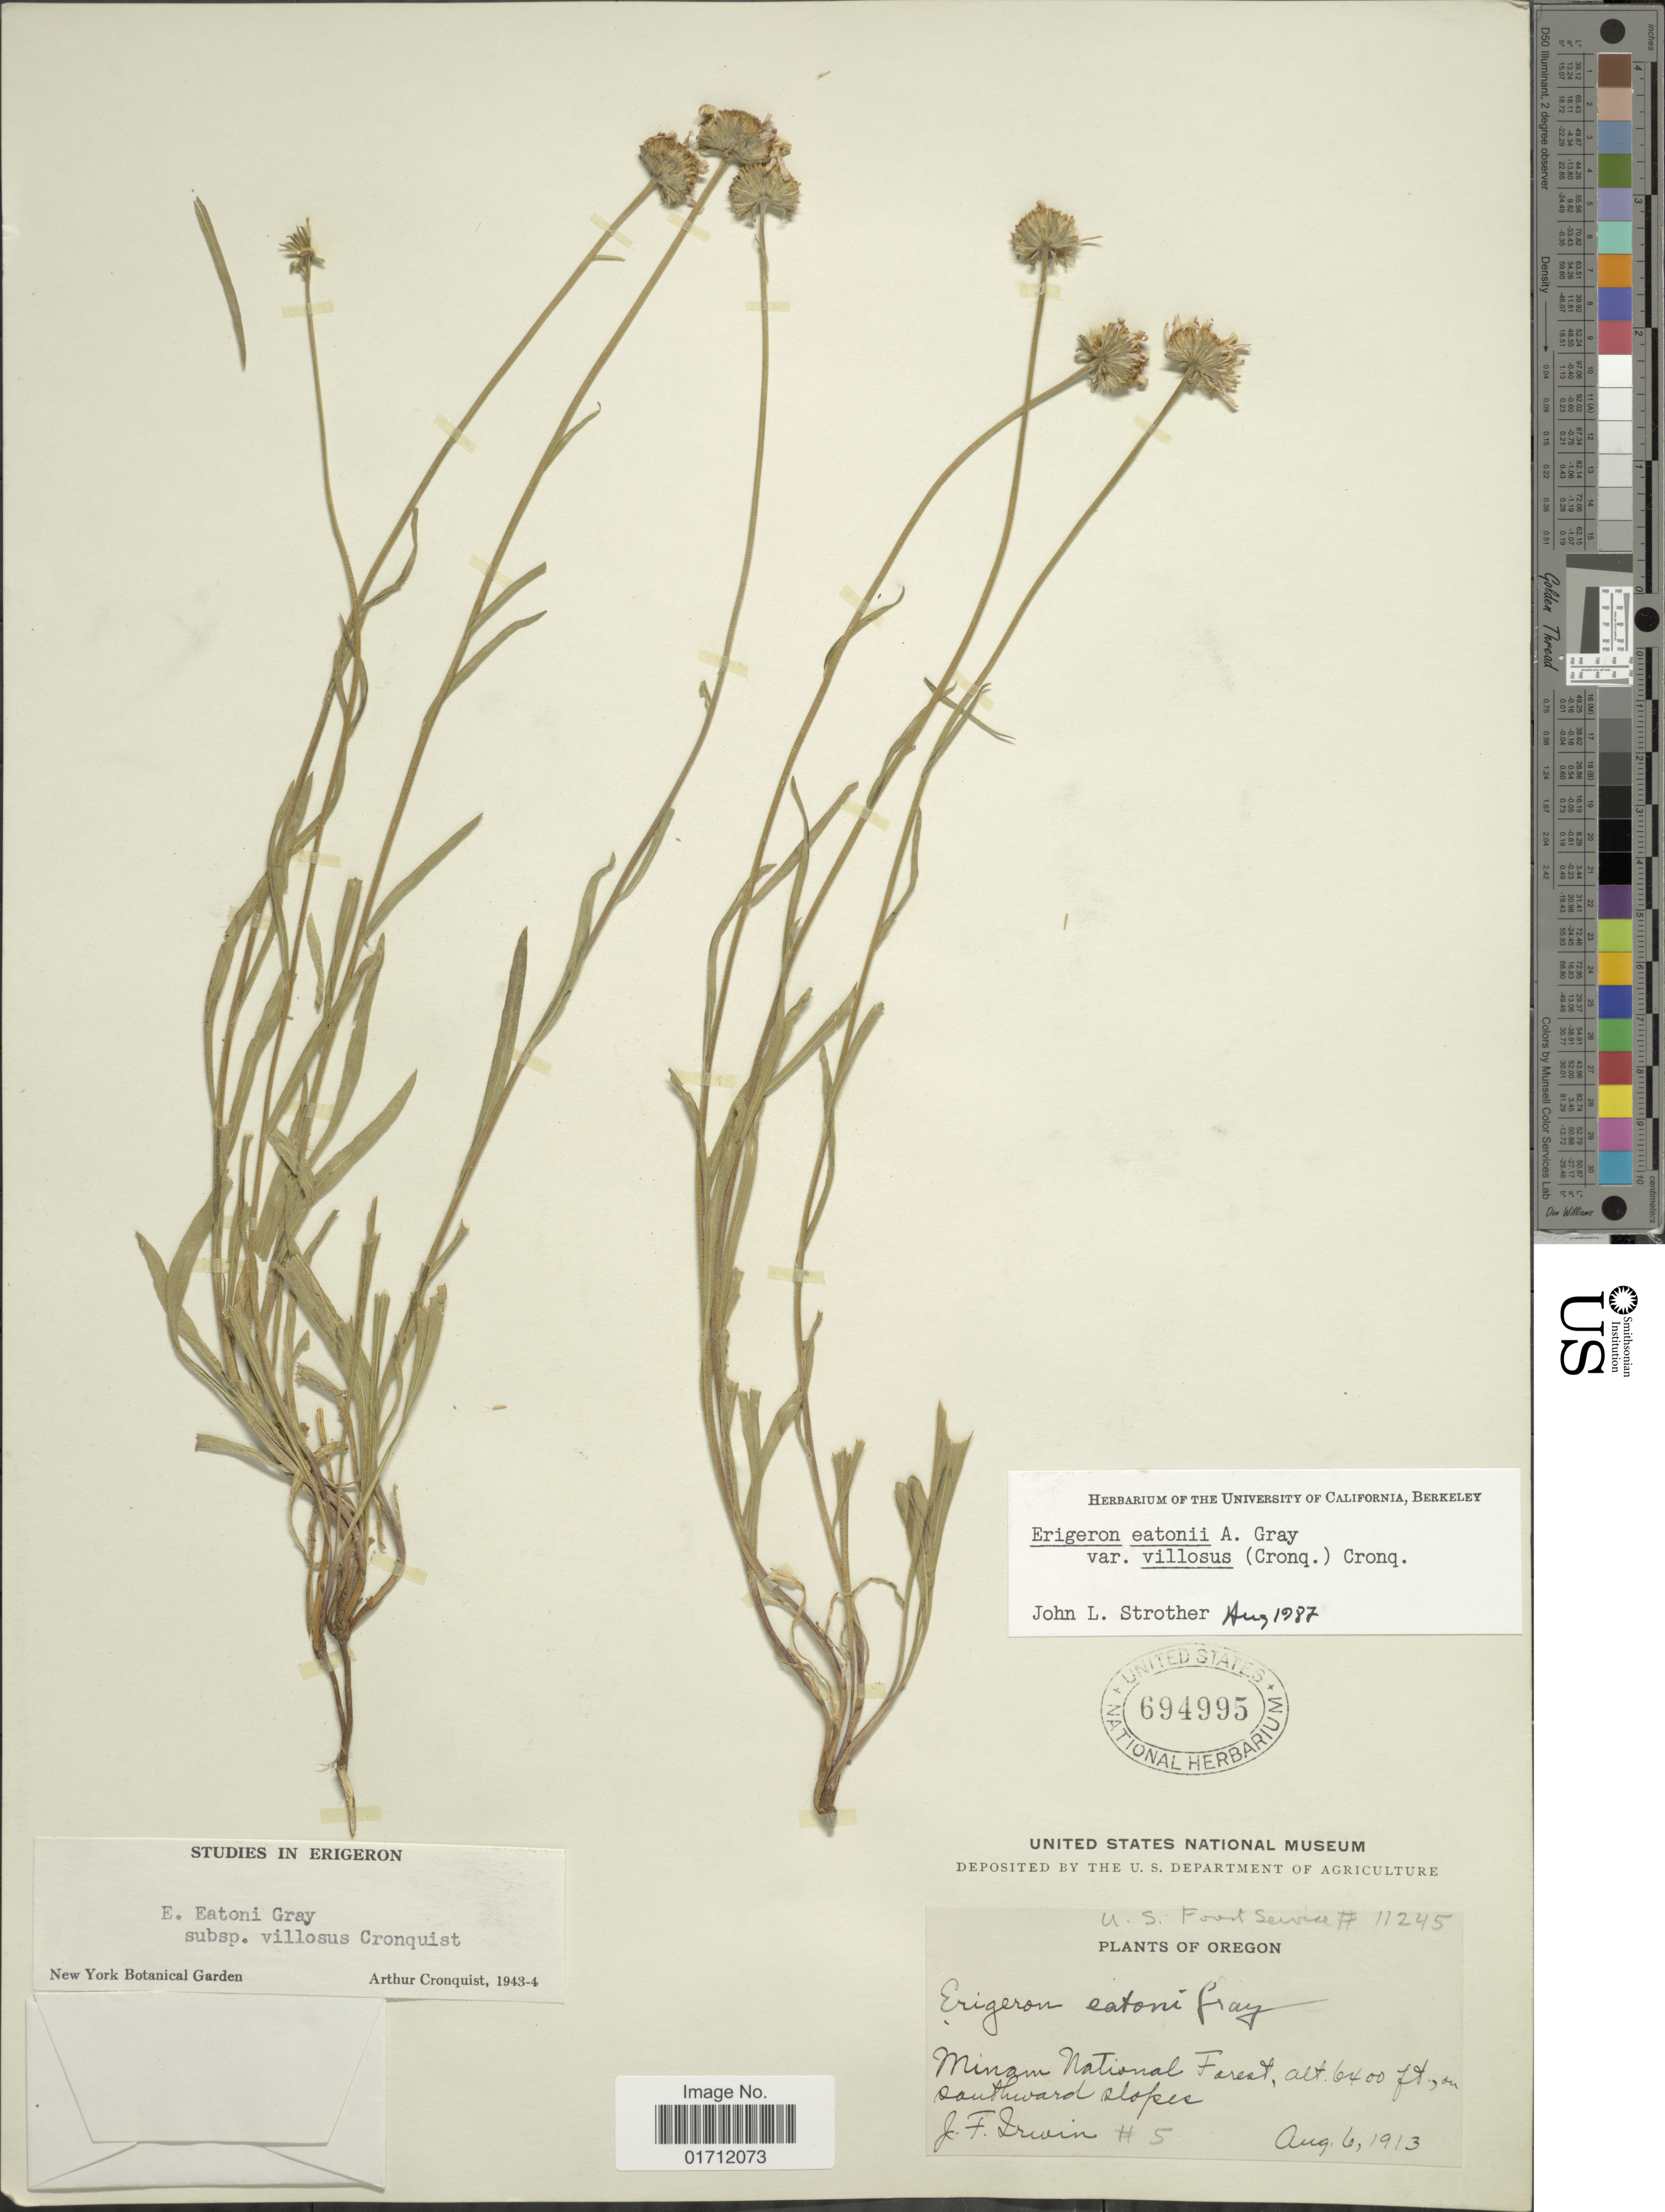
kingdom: Plantae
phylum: Tracheophyta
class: Magnoliopsida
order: Asterales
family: Asteraceae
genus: Erigeron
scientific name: Erigeron eatonii var. villosus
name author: (Cronq.) Cronq.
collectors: J. Irwin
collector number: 5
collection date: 1913-08-06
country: United States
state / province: Oregon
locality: Minam National Forest, on Southward slopes.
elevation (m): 1951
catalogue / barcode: US 694995